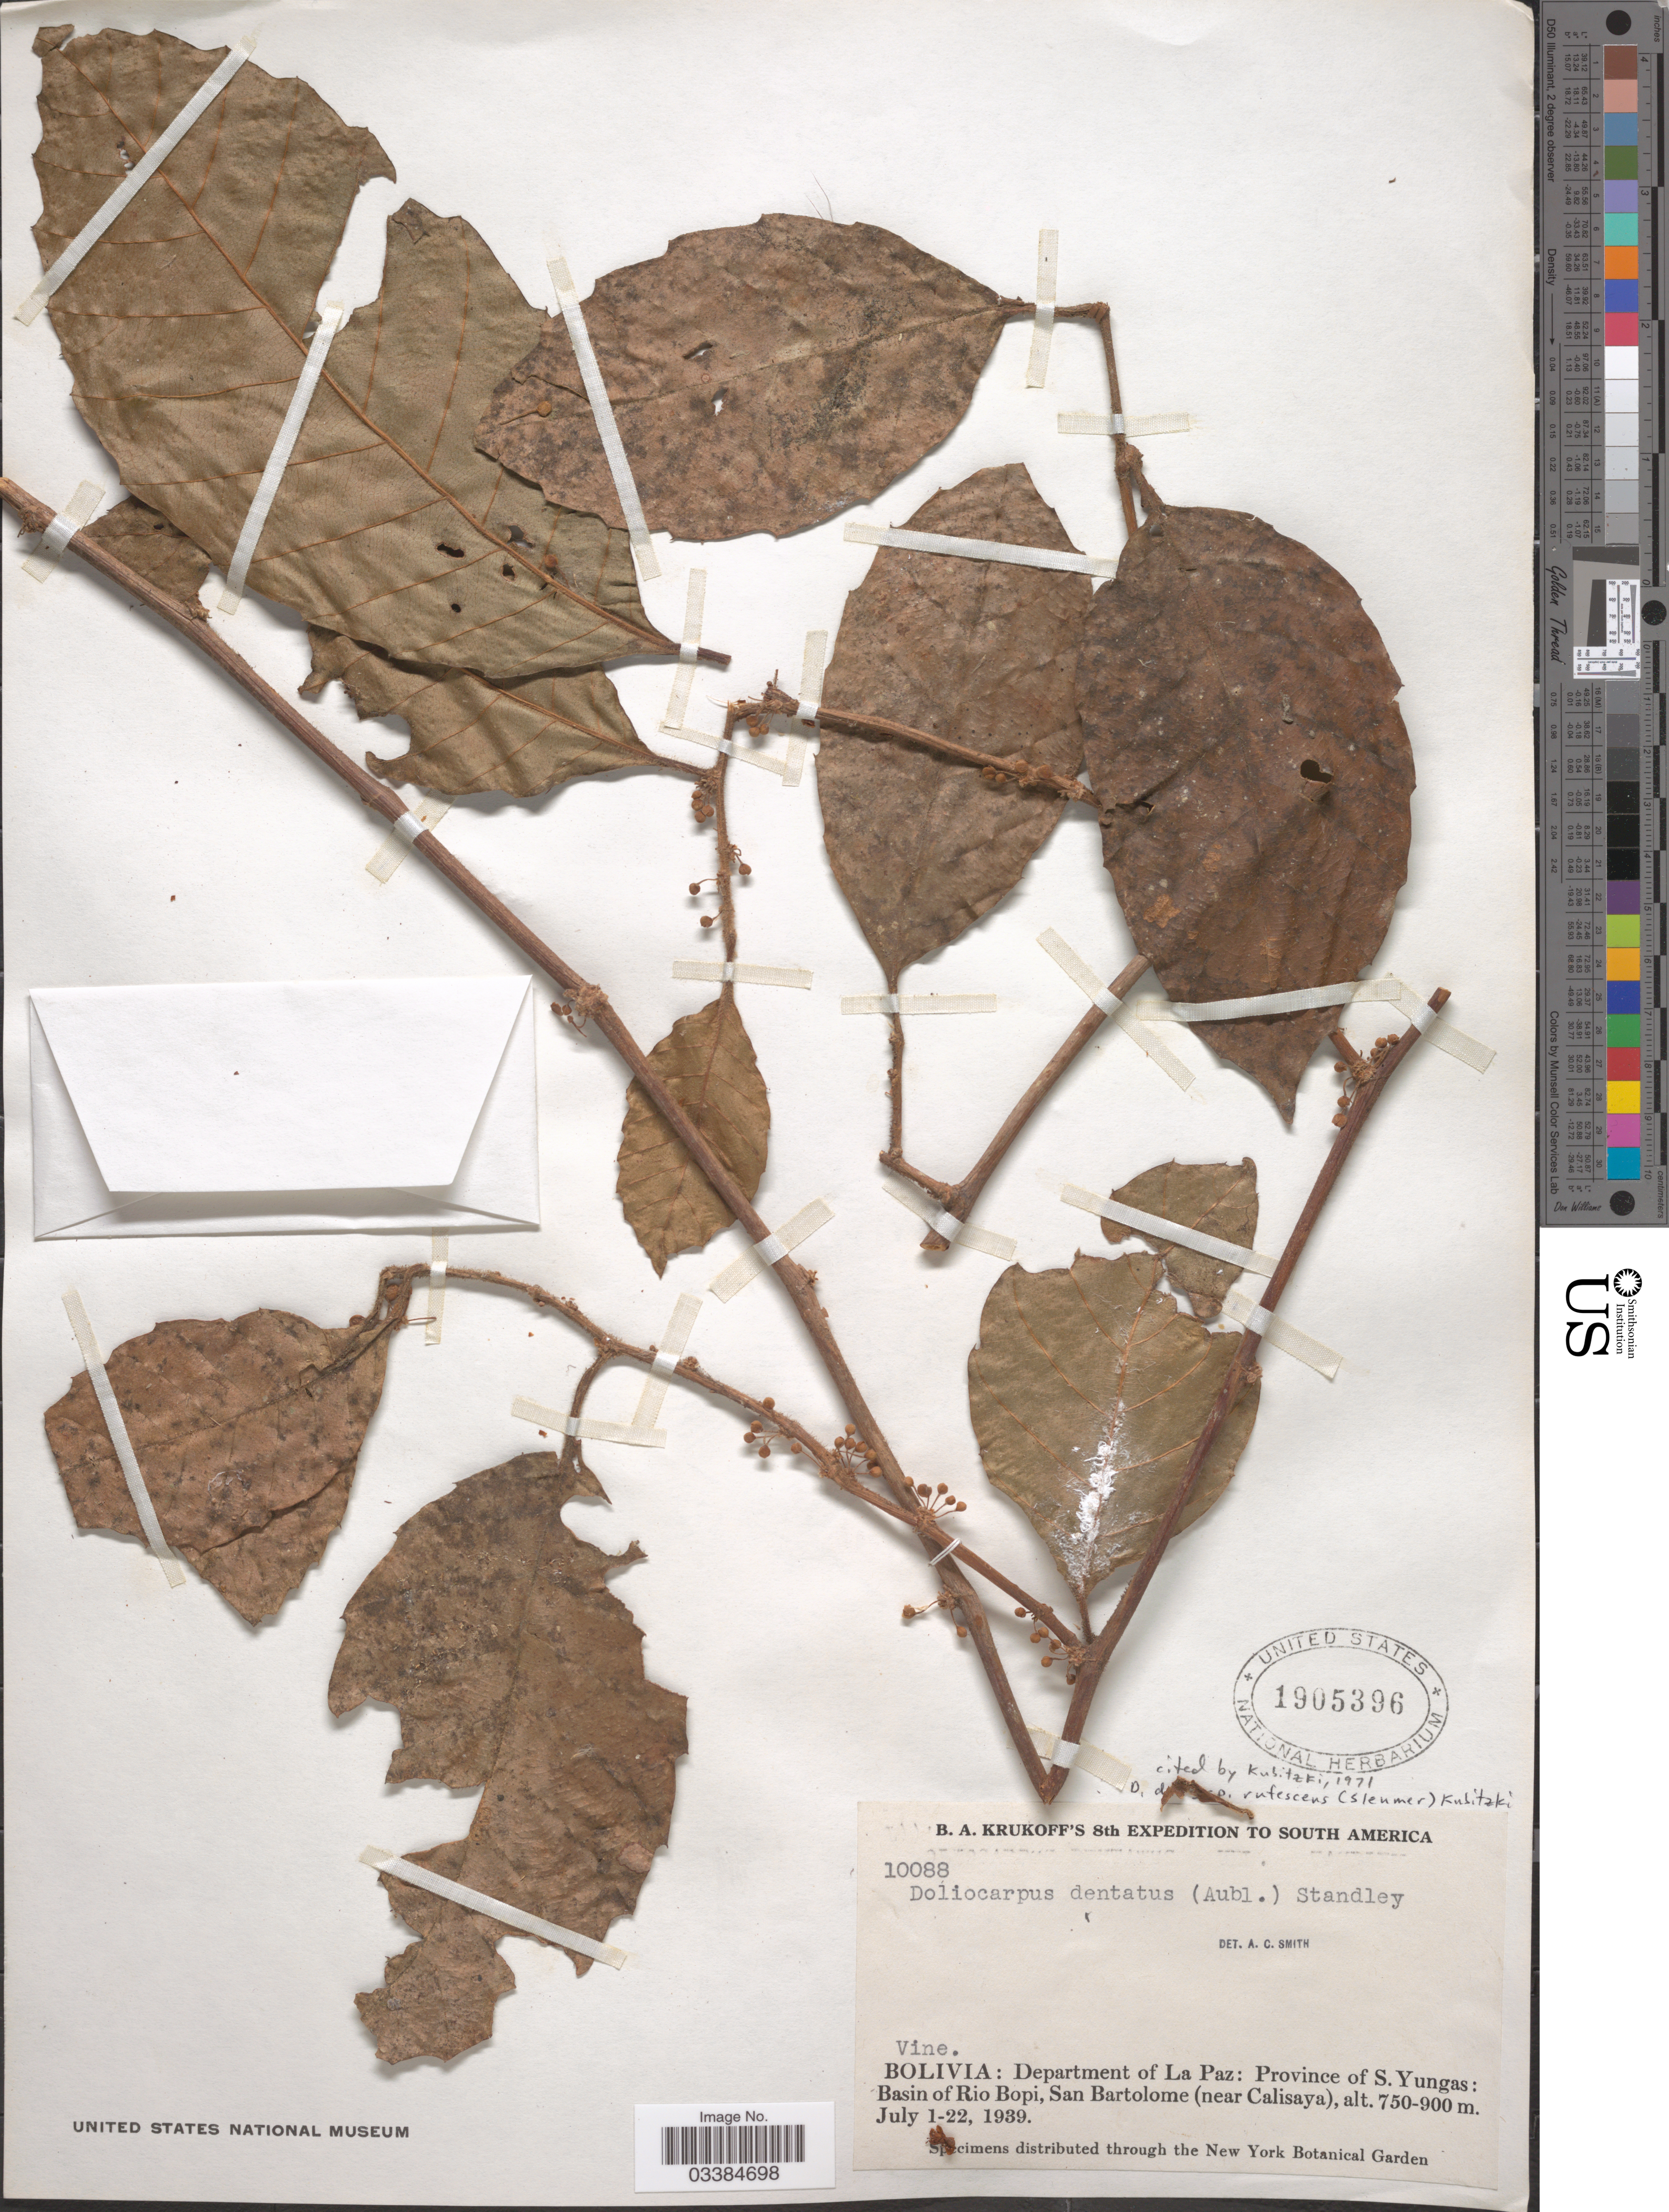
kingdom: Plantae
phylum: Tracheophyta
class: Magnoliopsida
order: Dilleniales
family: Dilleniaceae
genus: Doliocarpus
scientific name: Doliocarpus dentatus subsp. rufescens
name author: (Sleumer) Kubitzki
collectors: B. A. Krukoff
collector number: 10088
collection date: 1939-07-01/1939-07-22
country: Bolivia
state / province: La Paz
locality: Department of La Paz: Province of S. Yungas: Basin of Rio Bopi, San Bartolome (near Calisaya).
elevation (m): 750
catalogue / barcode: US 1905396